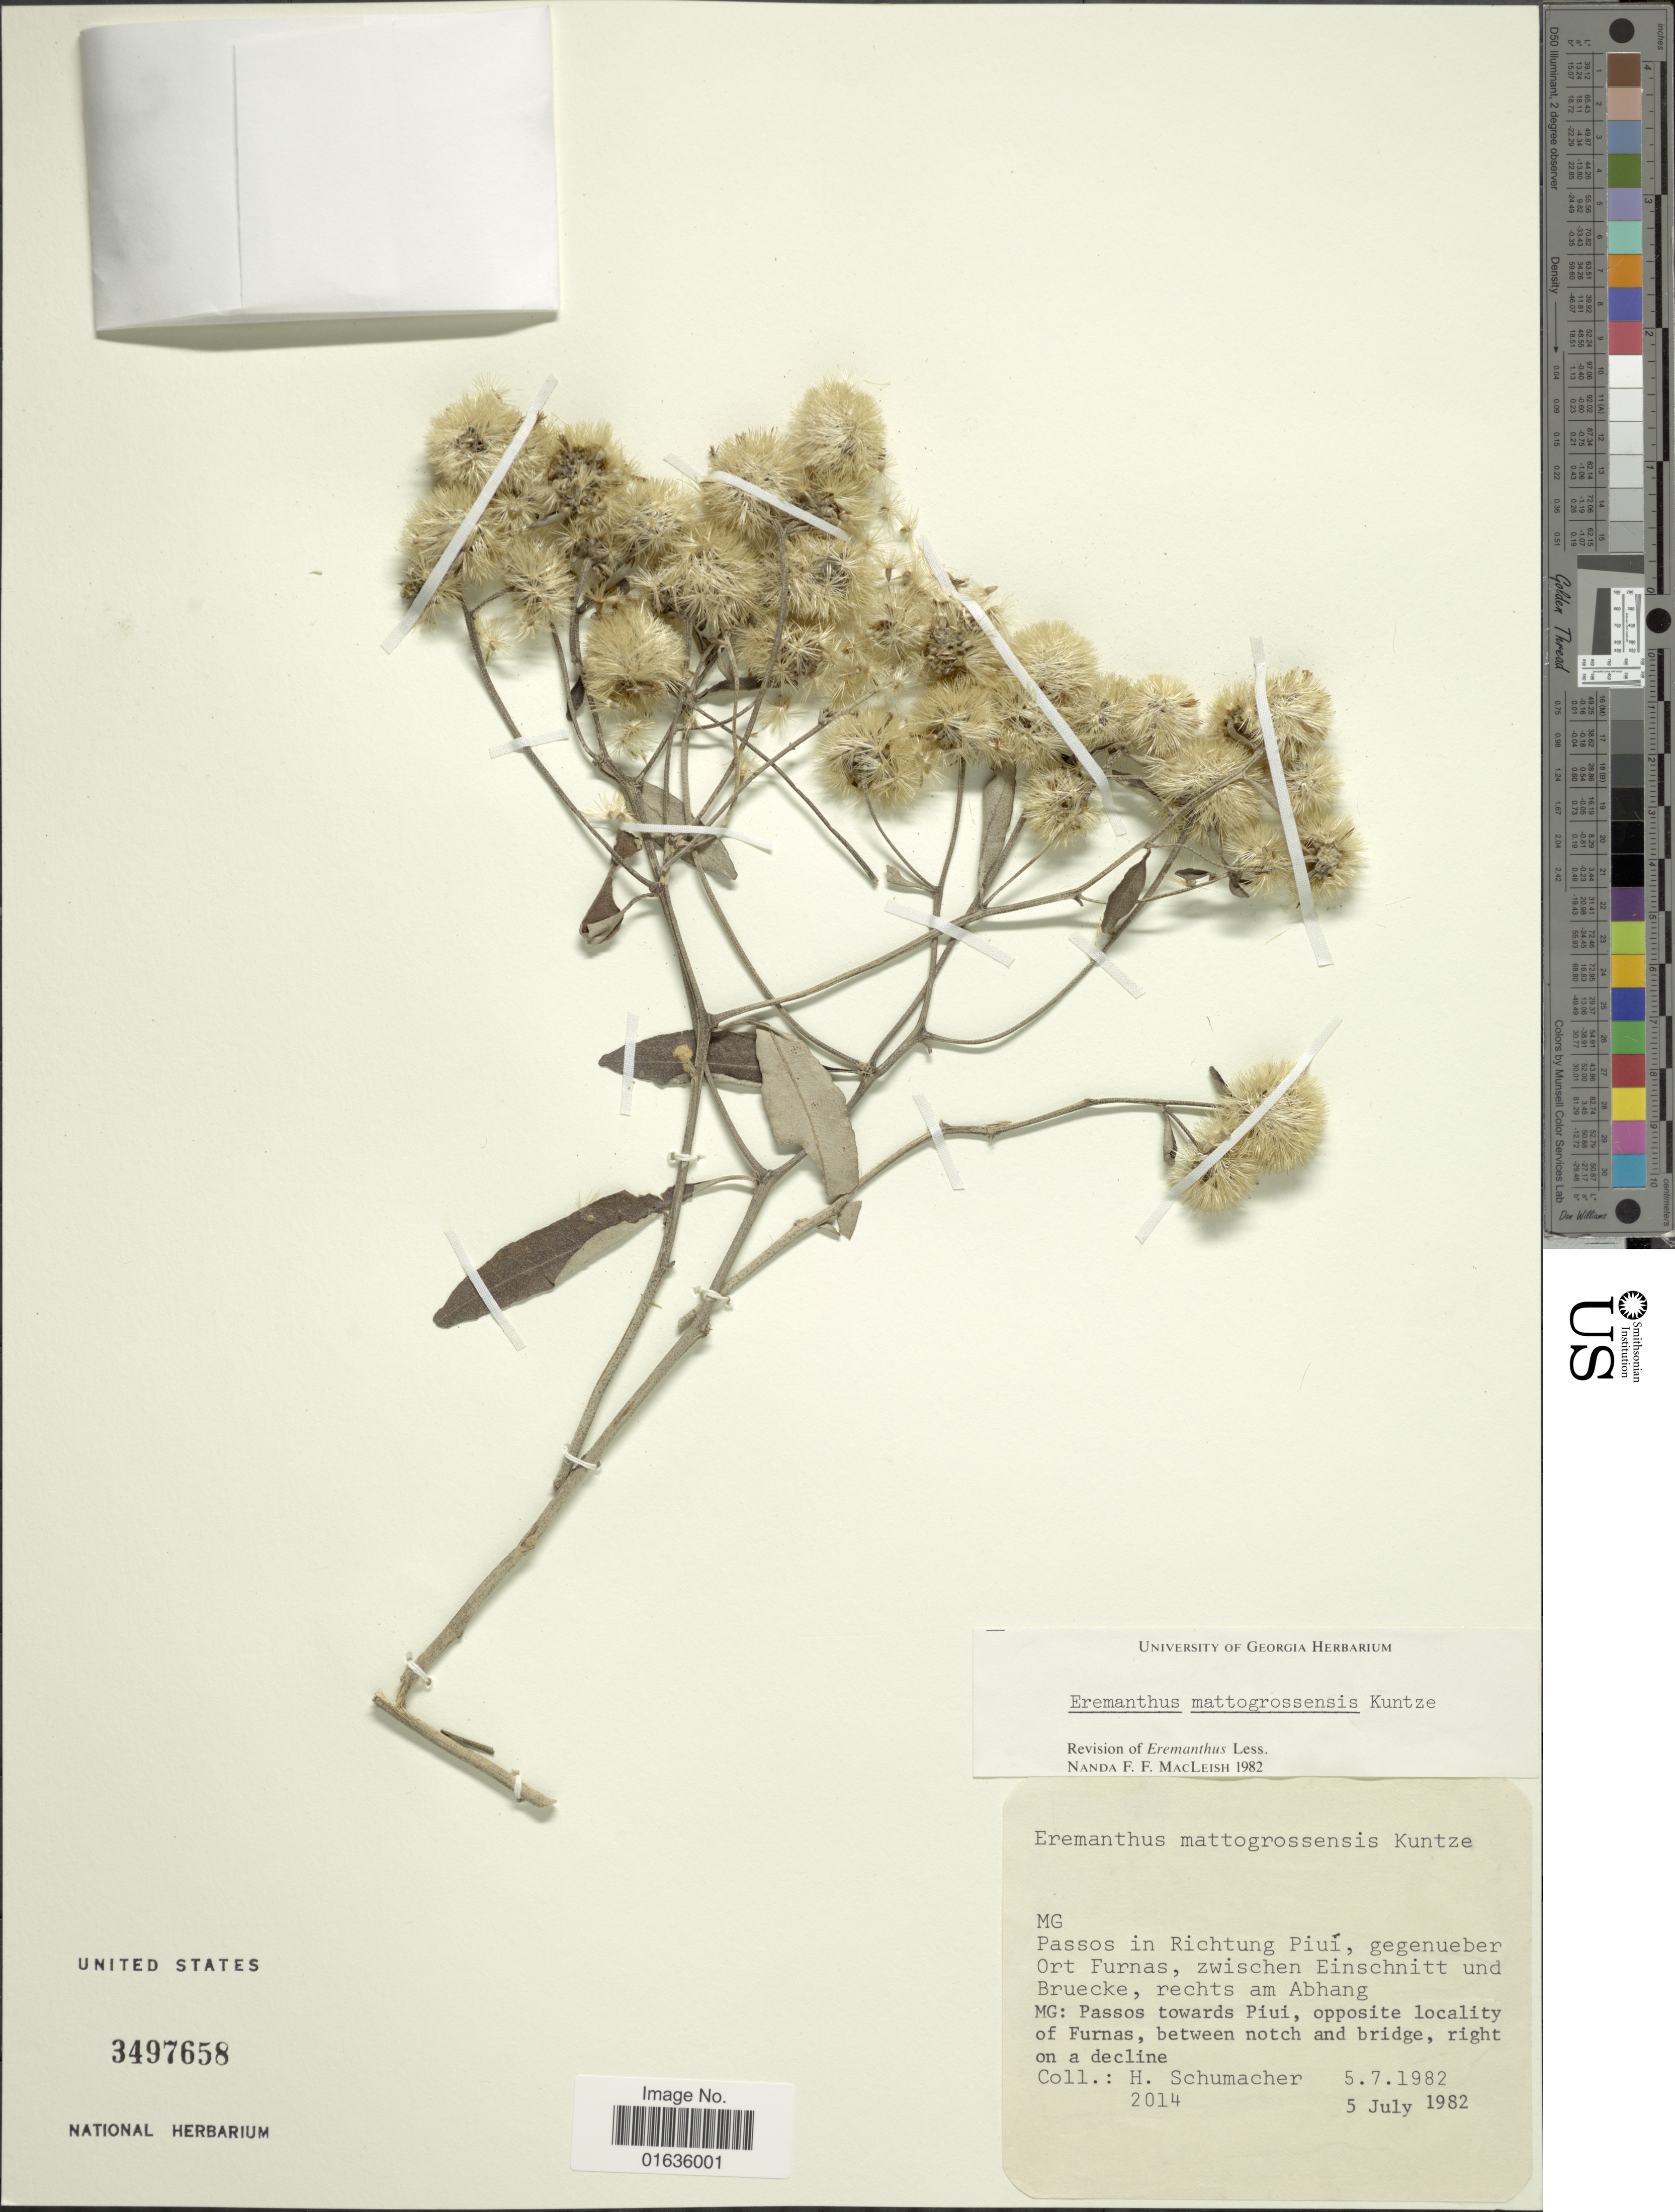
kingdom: Plantae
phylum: Tracheophyta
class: Magnoliopsida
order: Asterales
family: Asteraceae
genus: Eremanthus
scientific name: Eremanthus mattogrossensis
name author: Kuntze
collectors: H. Schumacher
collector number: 2014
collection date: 1982-07-05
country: Brazil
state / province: Minas Gerais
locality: MG: Passos towards Piui, opposite locality of Furnas, between notch and bridge, right on a decline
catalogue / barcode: US 3497658